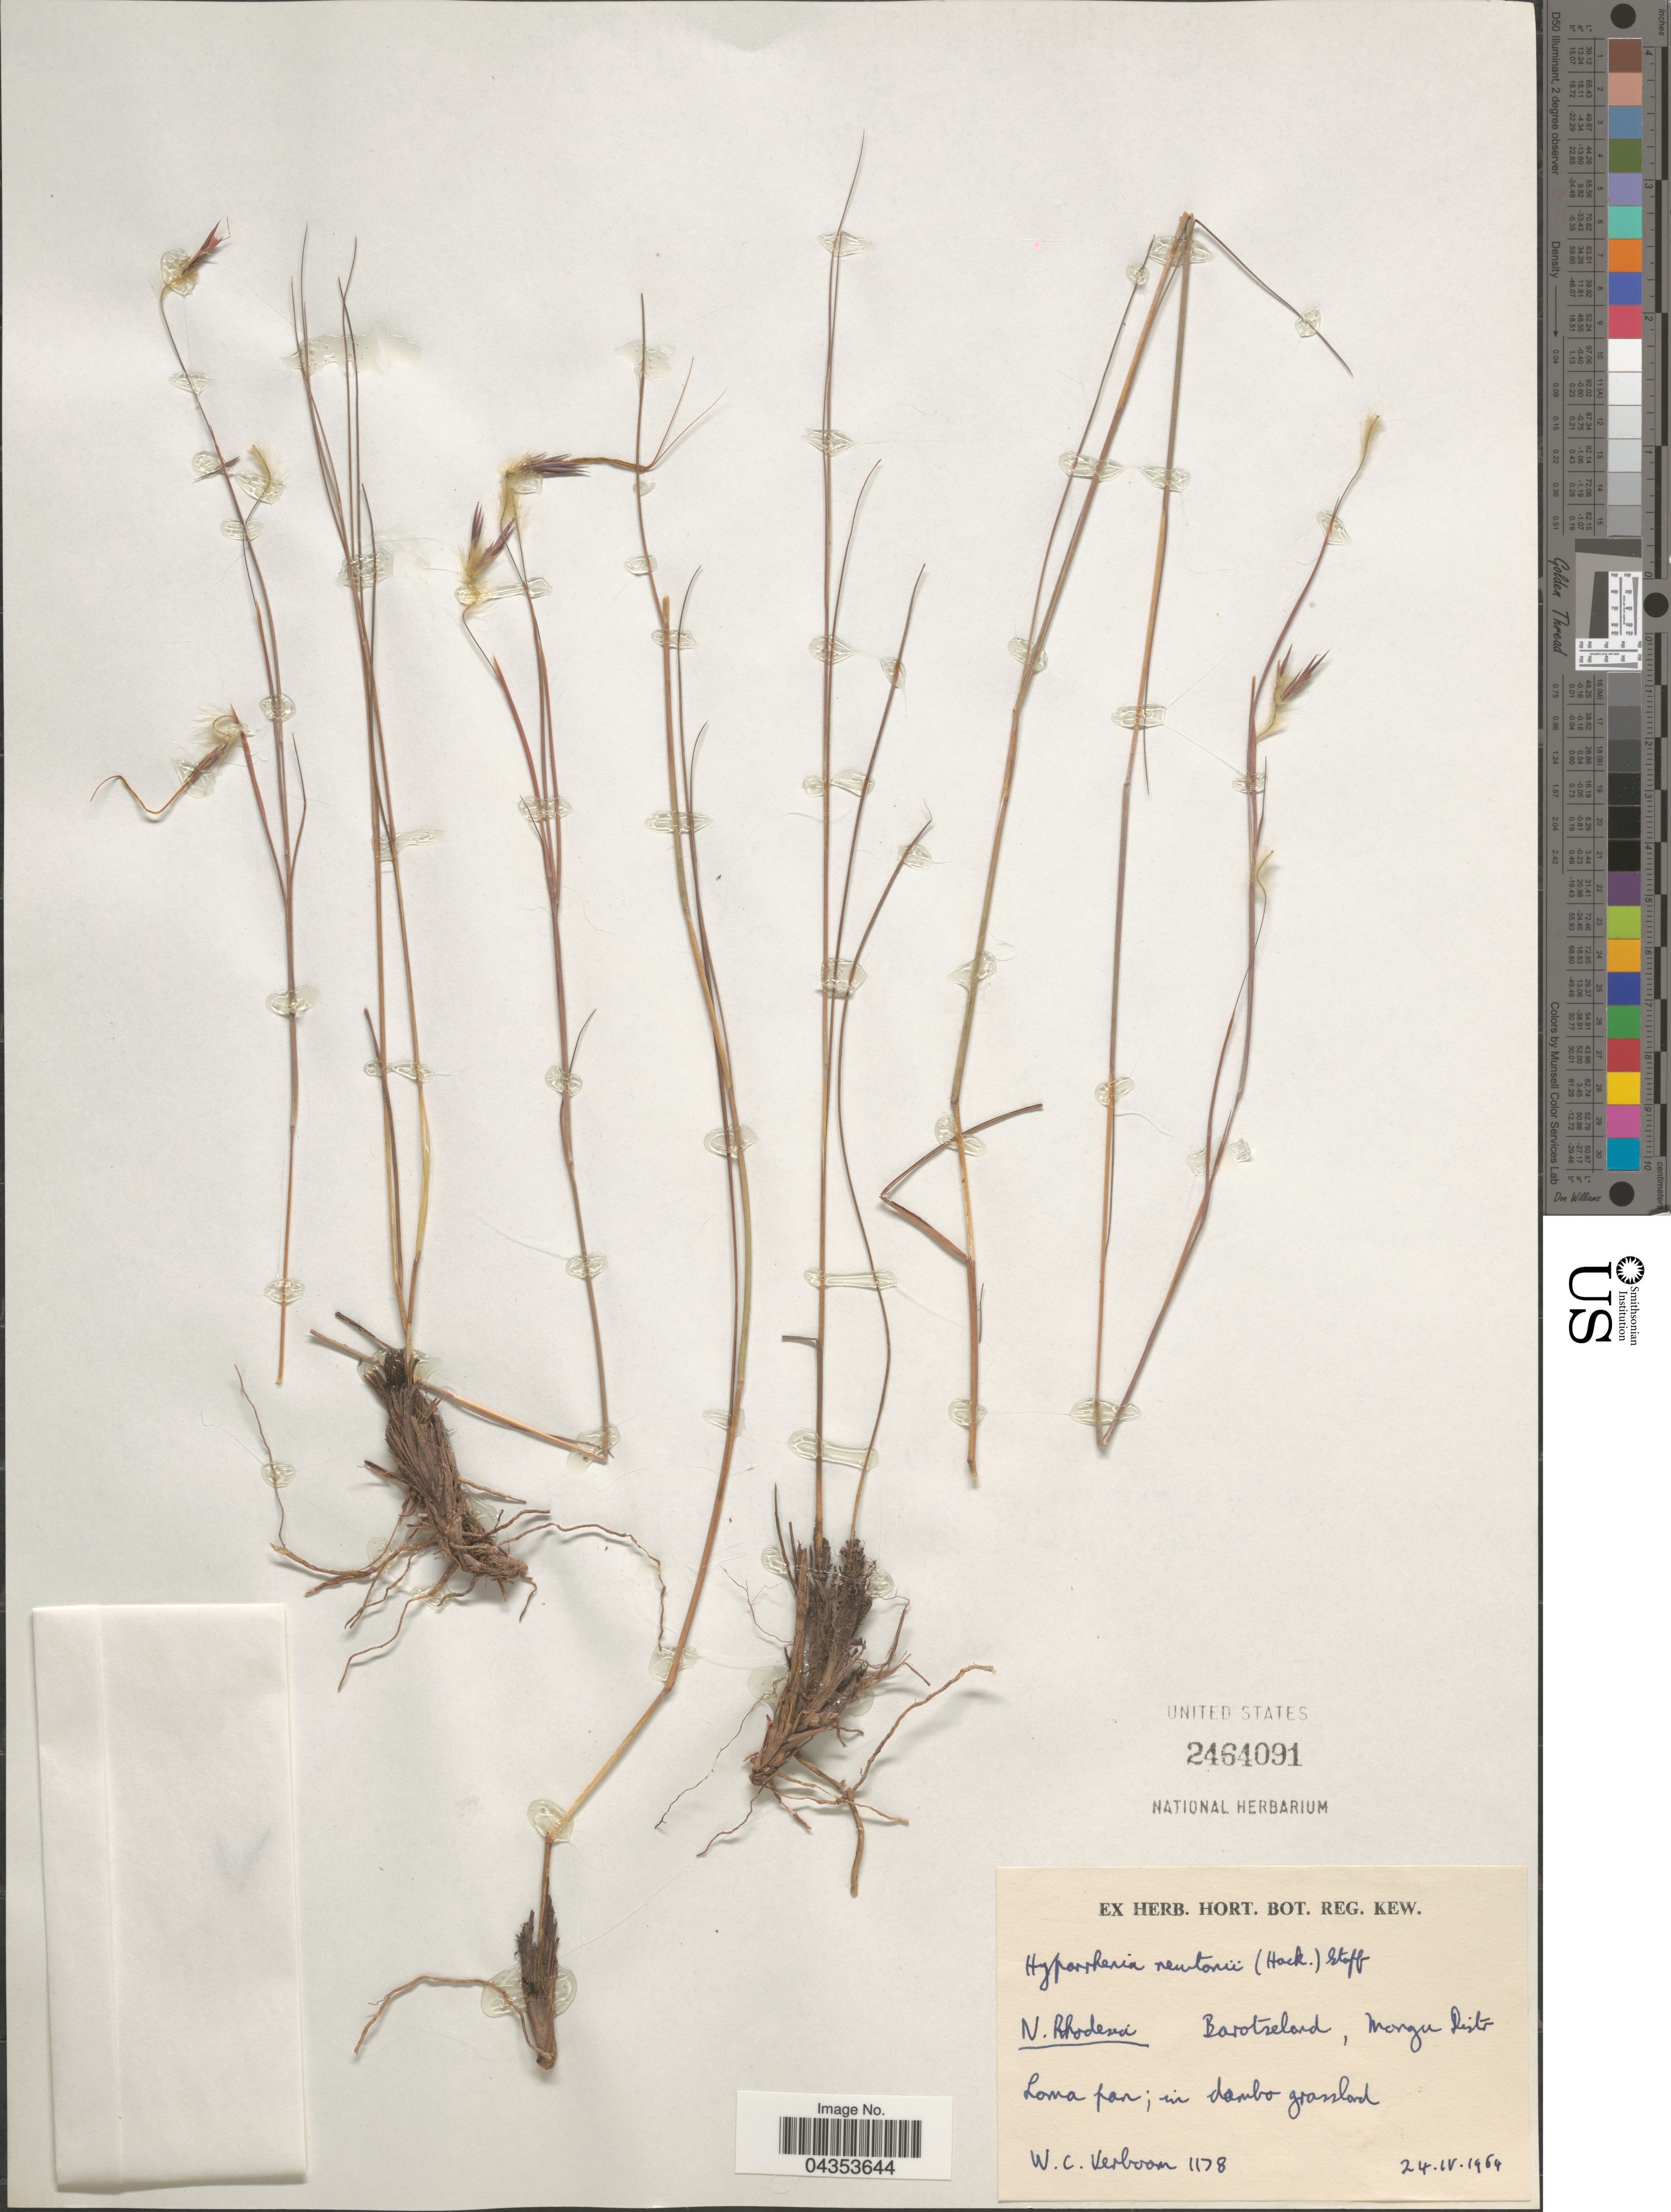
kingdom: Plantae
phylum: Tracheophyta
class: Liliopsida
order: Poales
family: Poaceae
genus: Hyparrhenia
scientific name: Hyparrhenia newtonii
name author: (Hack.) Staf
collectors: W. Verboom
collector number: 1178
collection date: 1969-04-24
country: Zambia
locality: N. Rhodesia. Barotzeland, morgu distr. Loma pan.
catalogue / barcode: US 2464091